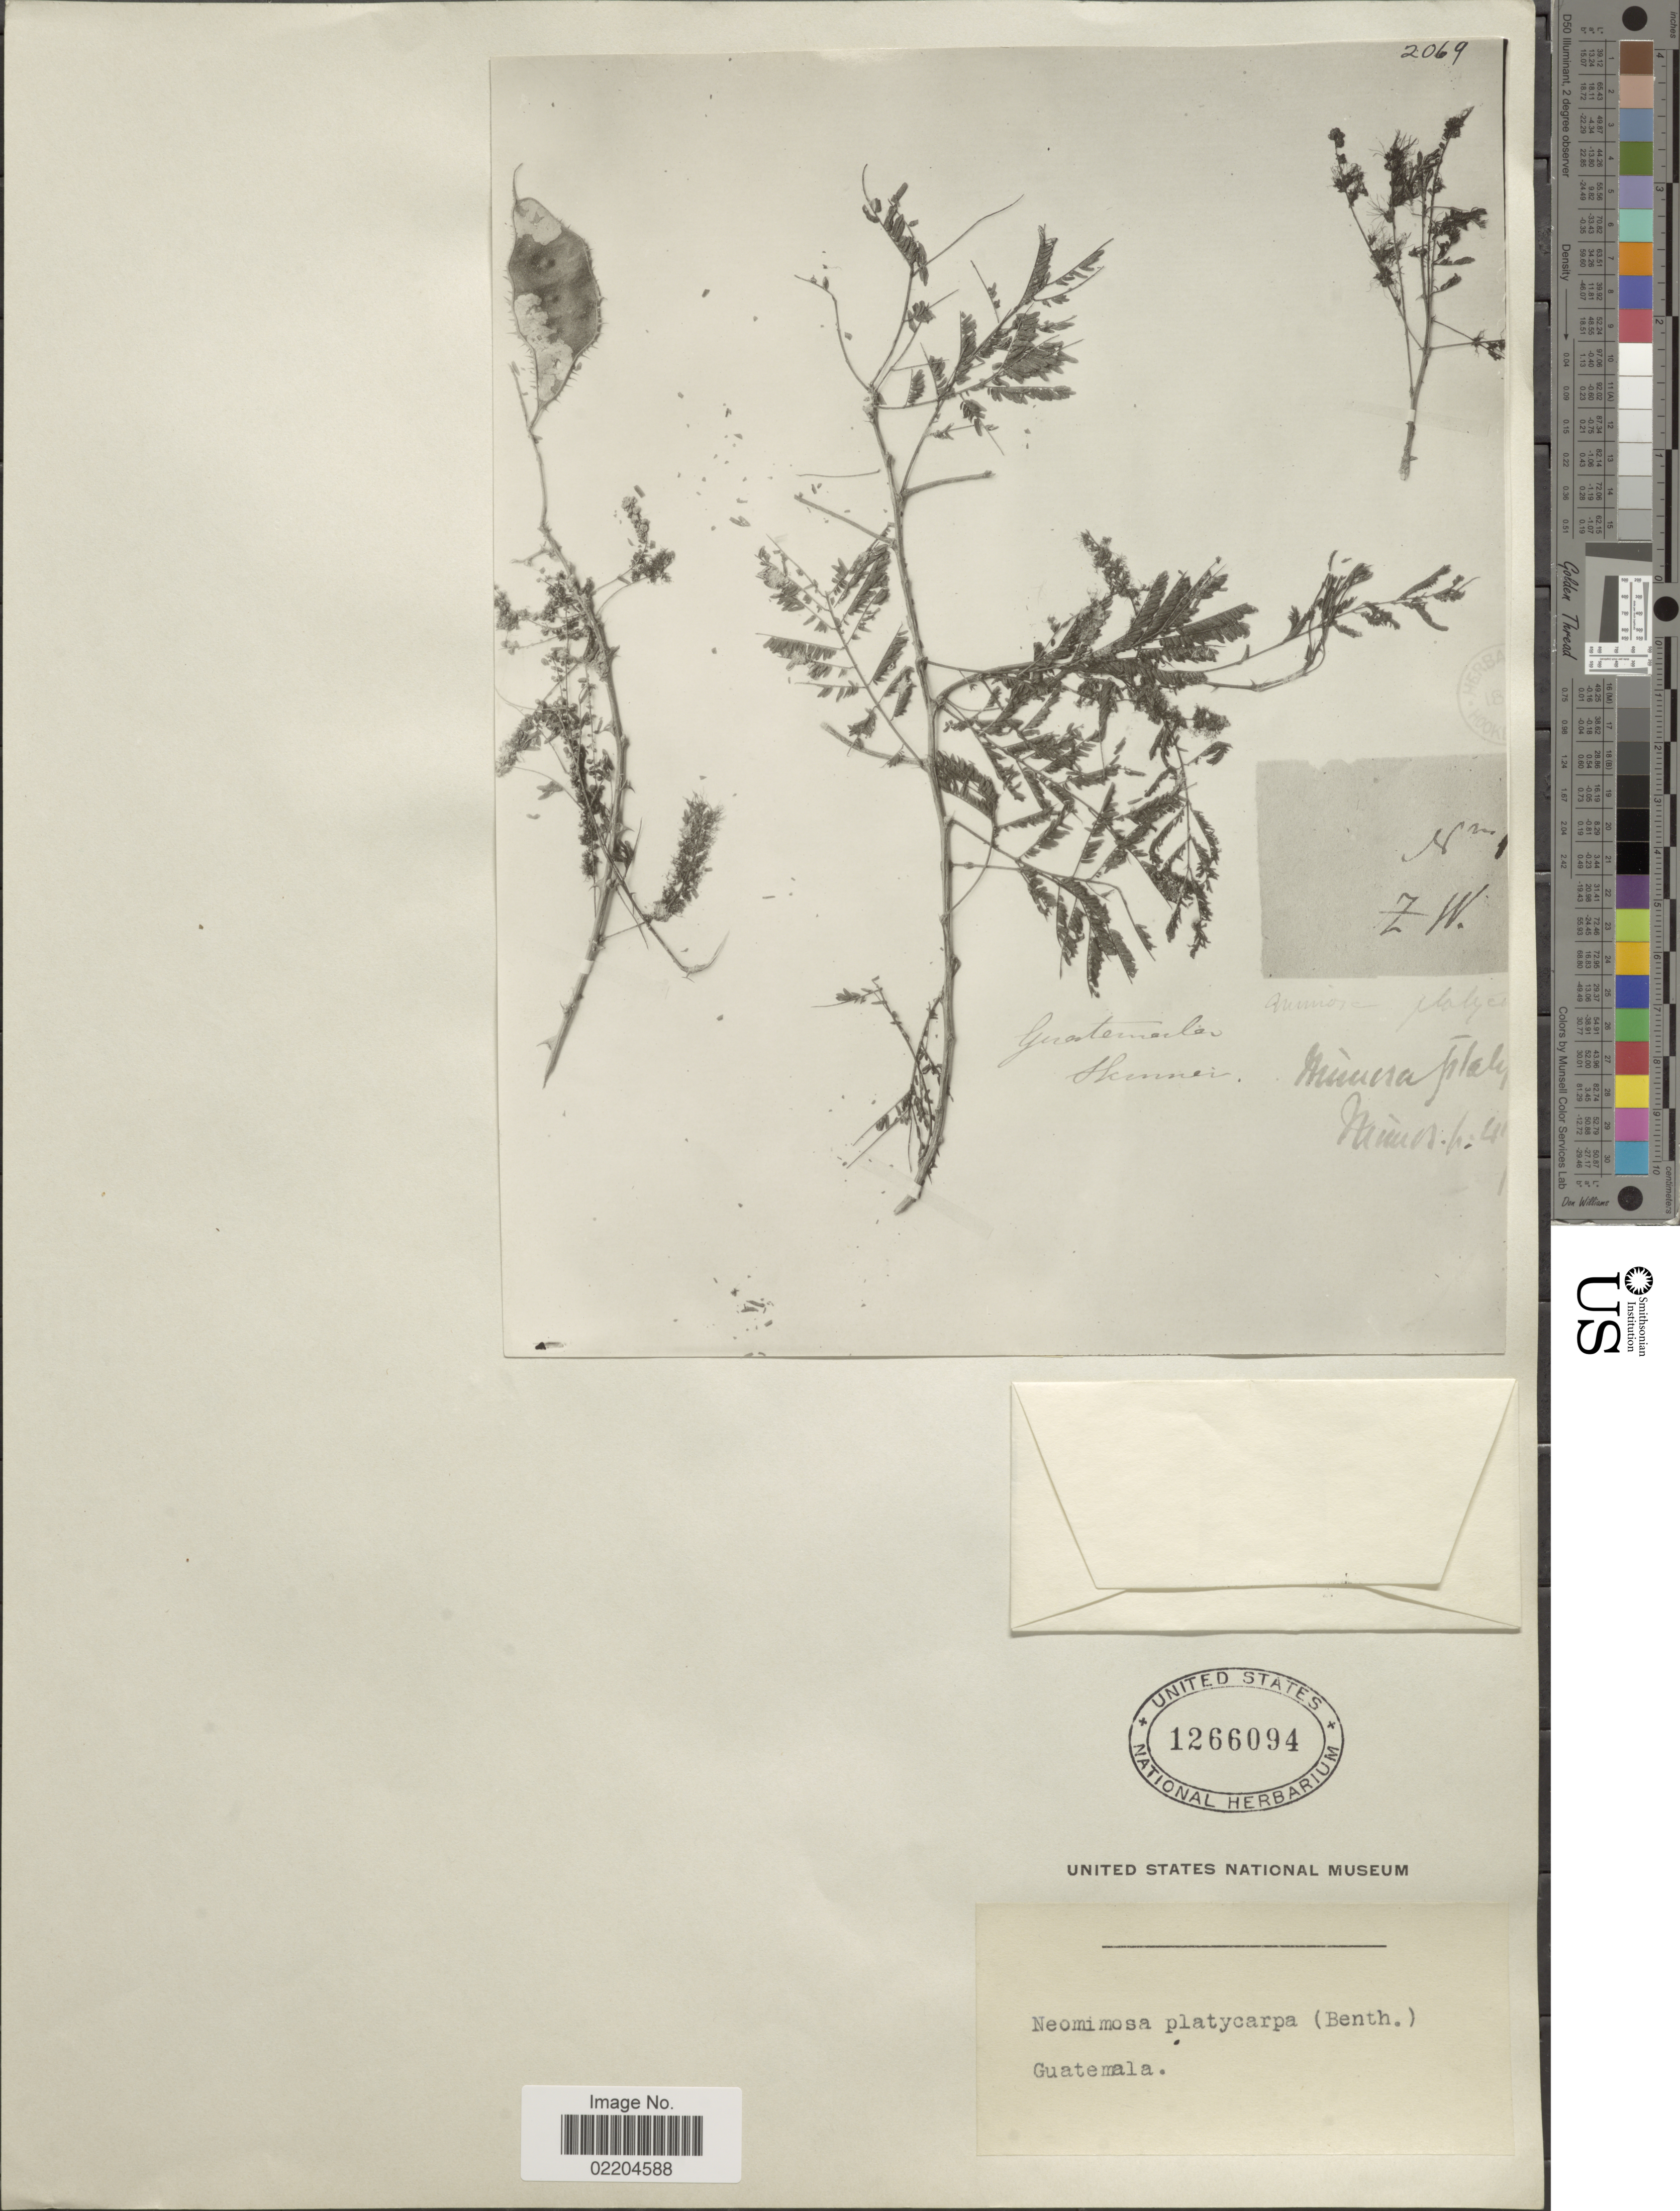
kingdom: Plantae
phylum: Tracheophyta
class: Magnoliopsida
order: Fabales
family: Fabaceae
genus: Mimosa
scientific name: Mimosa platycarpa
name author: Benth.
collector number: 1*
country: Guatemala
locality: Guatemala.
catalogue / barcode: US 1266094